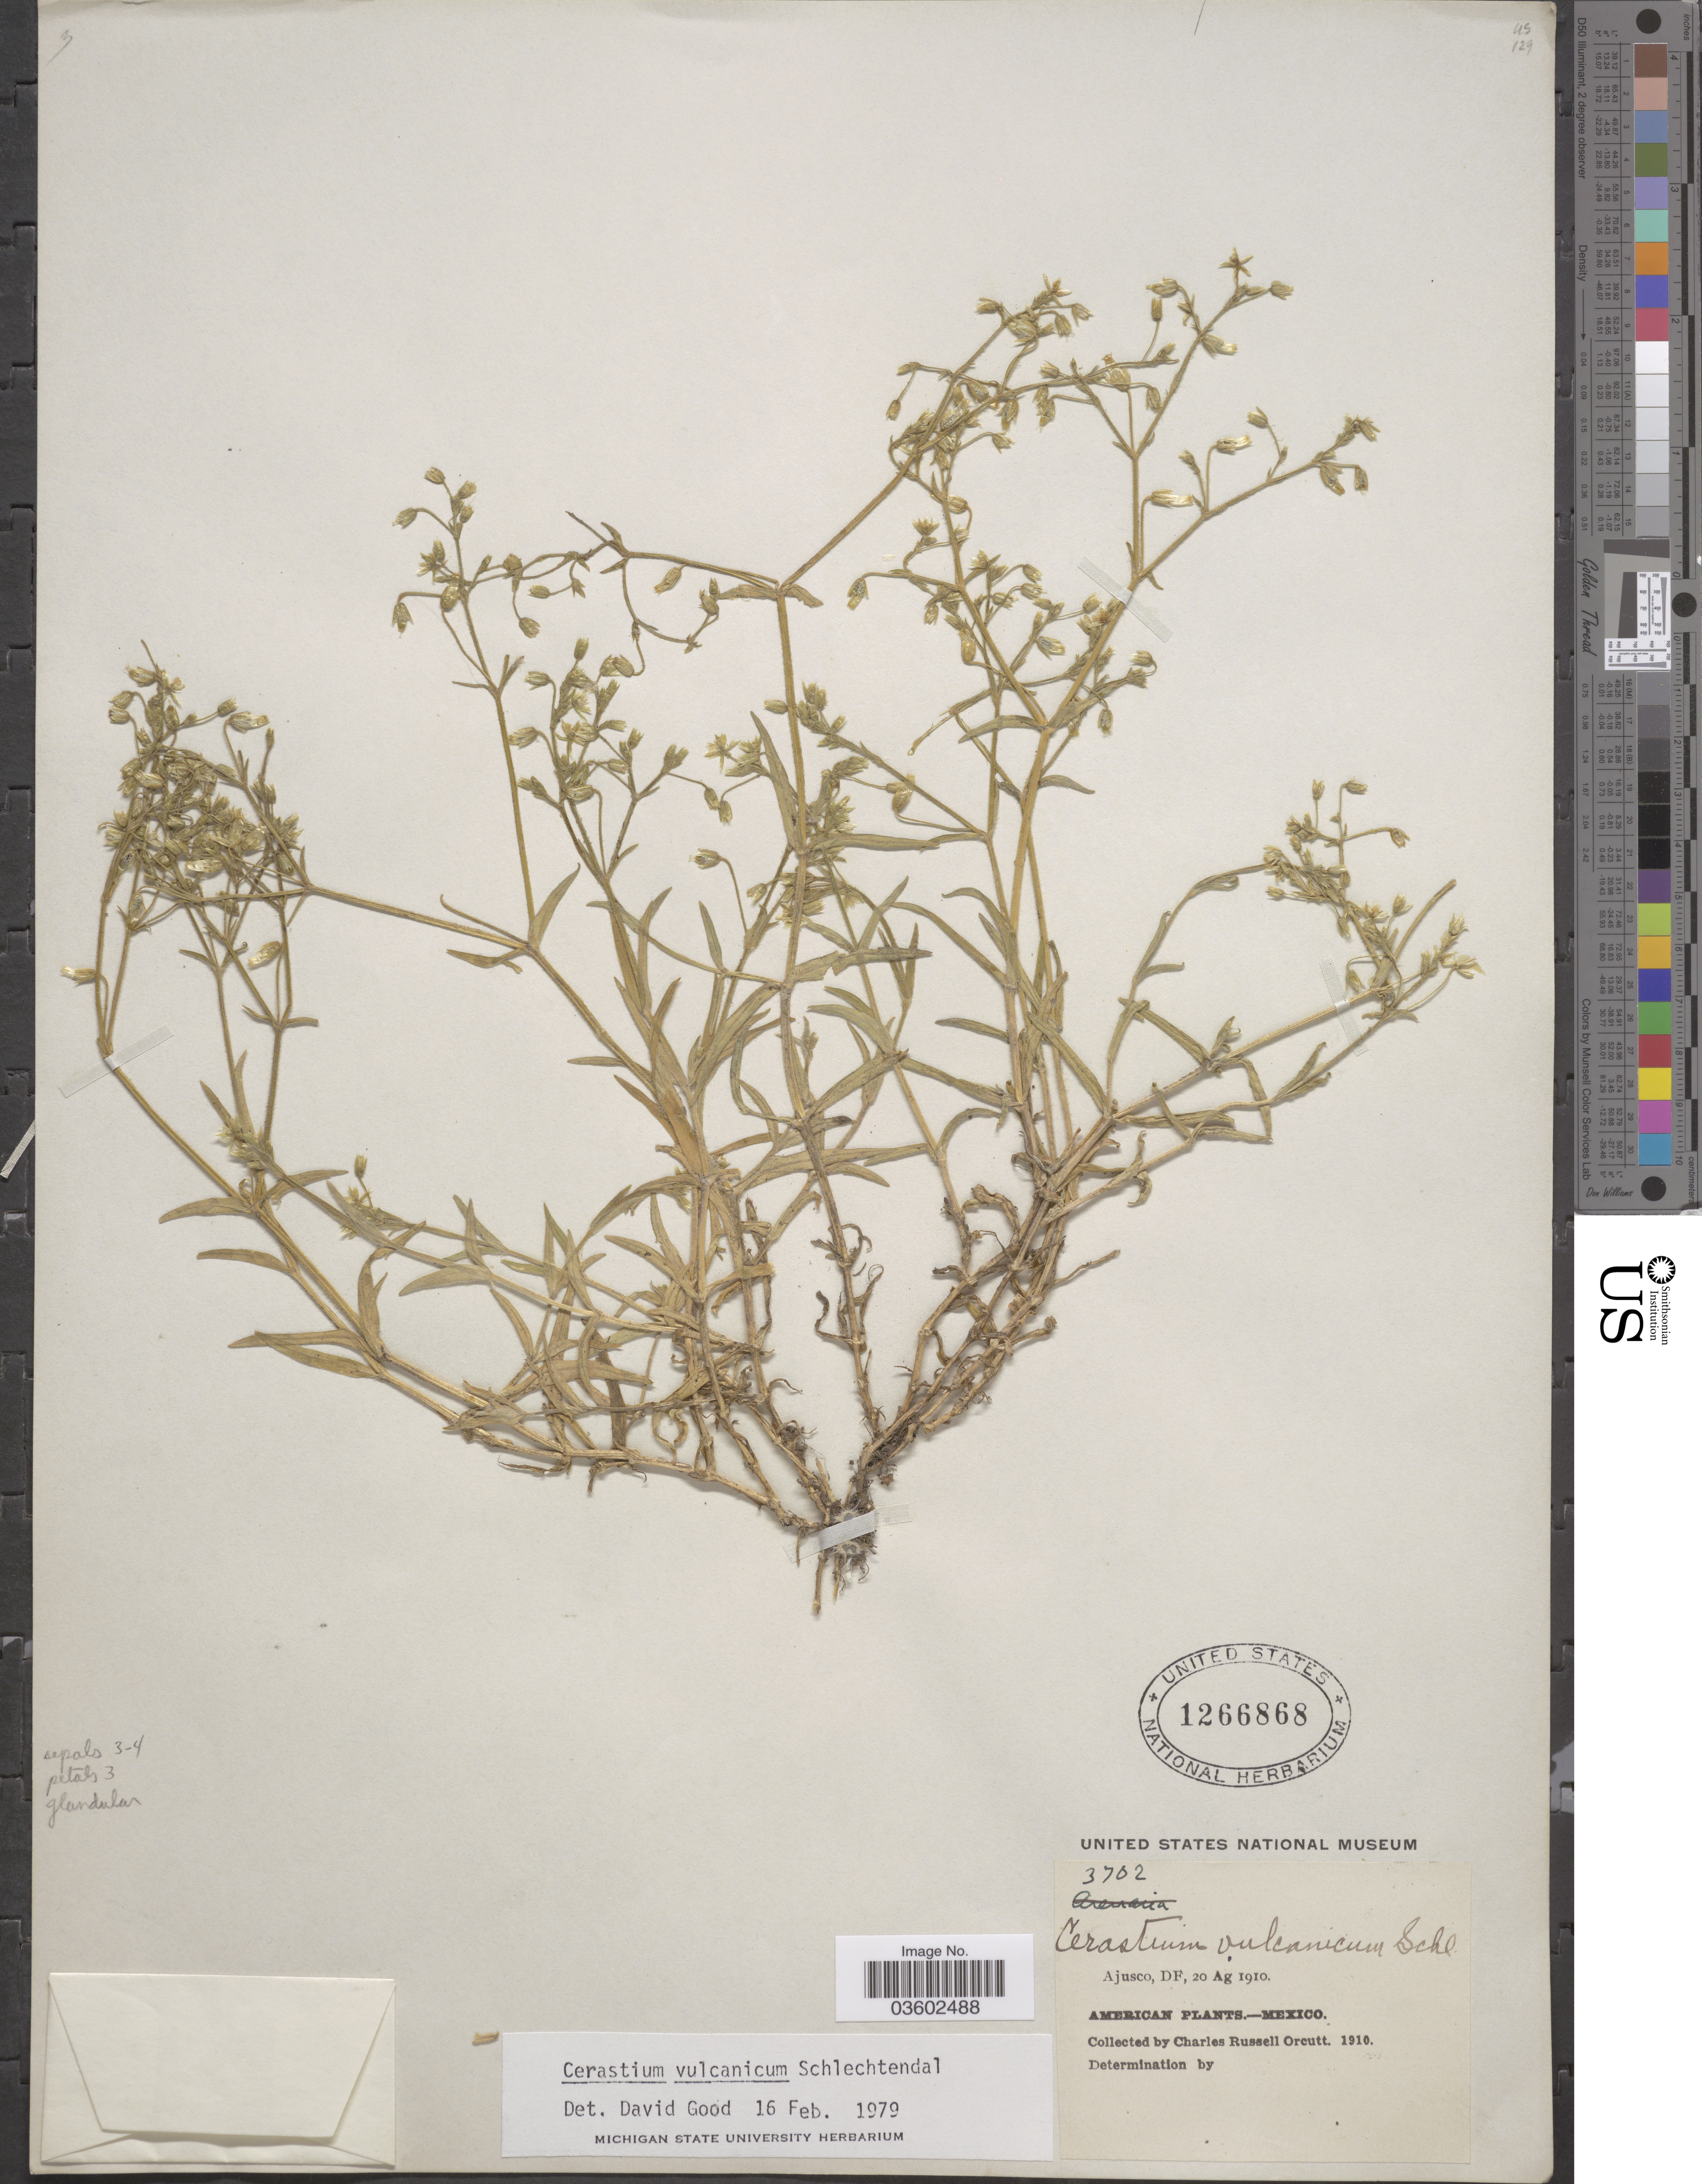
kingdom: Plantae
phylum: Tracheophyta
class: Magnoliopsida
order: Caryophyllales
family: Caryophyllaceae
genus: Cerastium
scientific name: Cerastium vulcanicum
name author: Schltdl.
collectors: C. R. Orcutt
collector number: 3702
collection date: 1910-08-20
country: Mexico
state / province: Distrito Federal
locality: Ajusco, DF.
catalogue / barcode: US 1266868